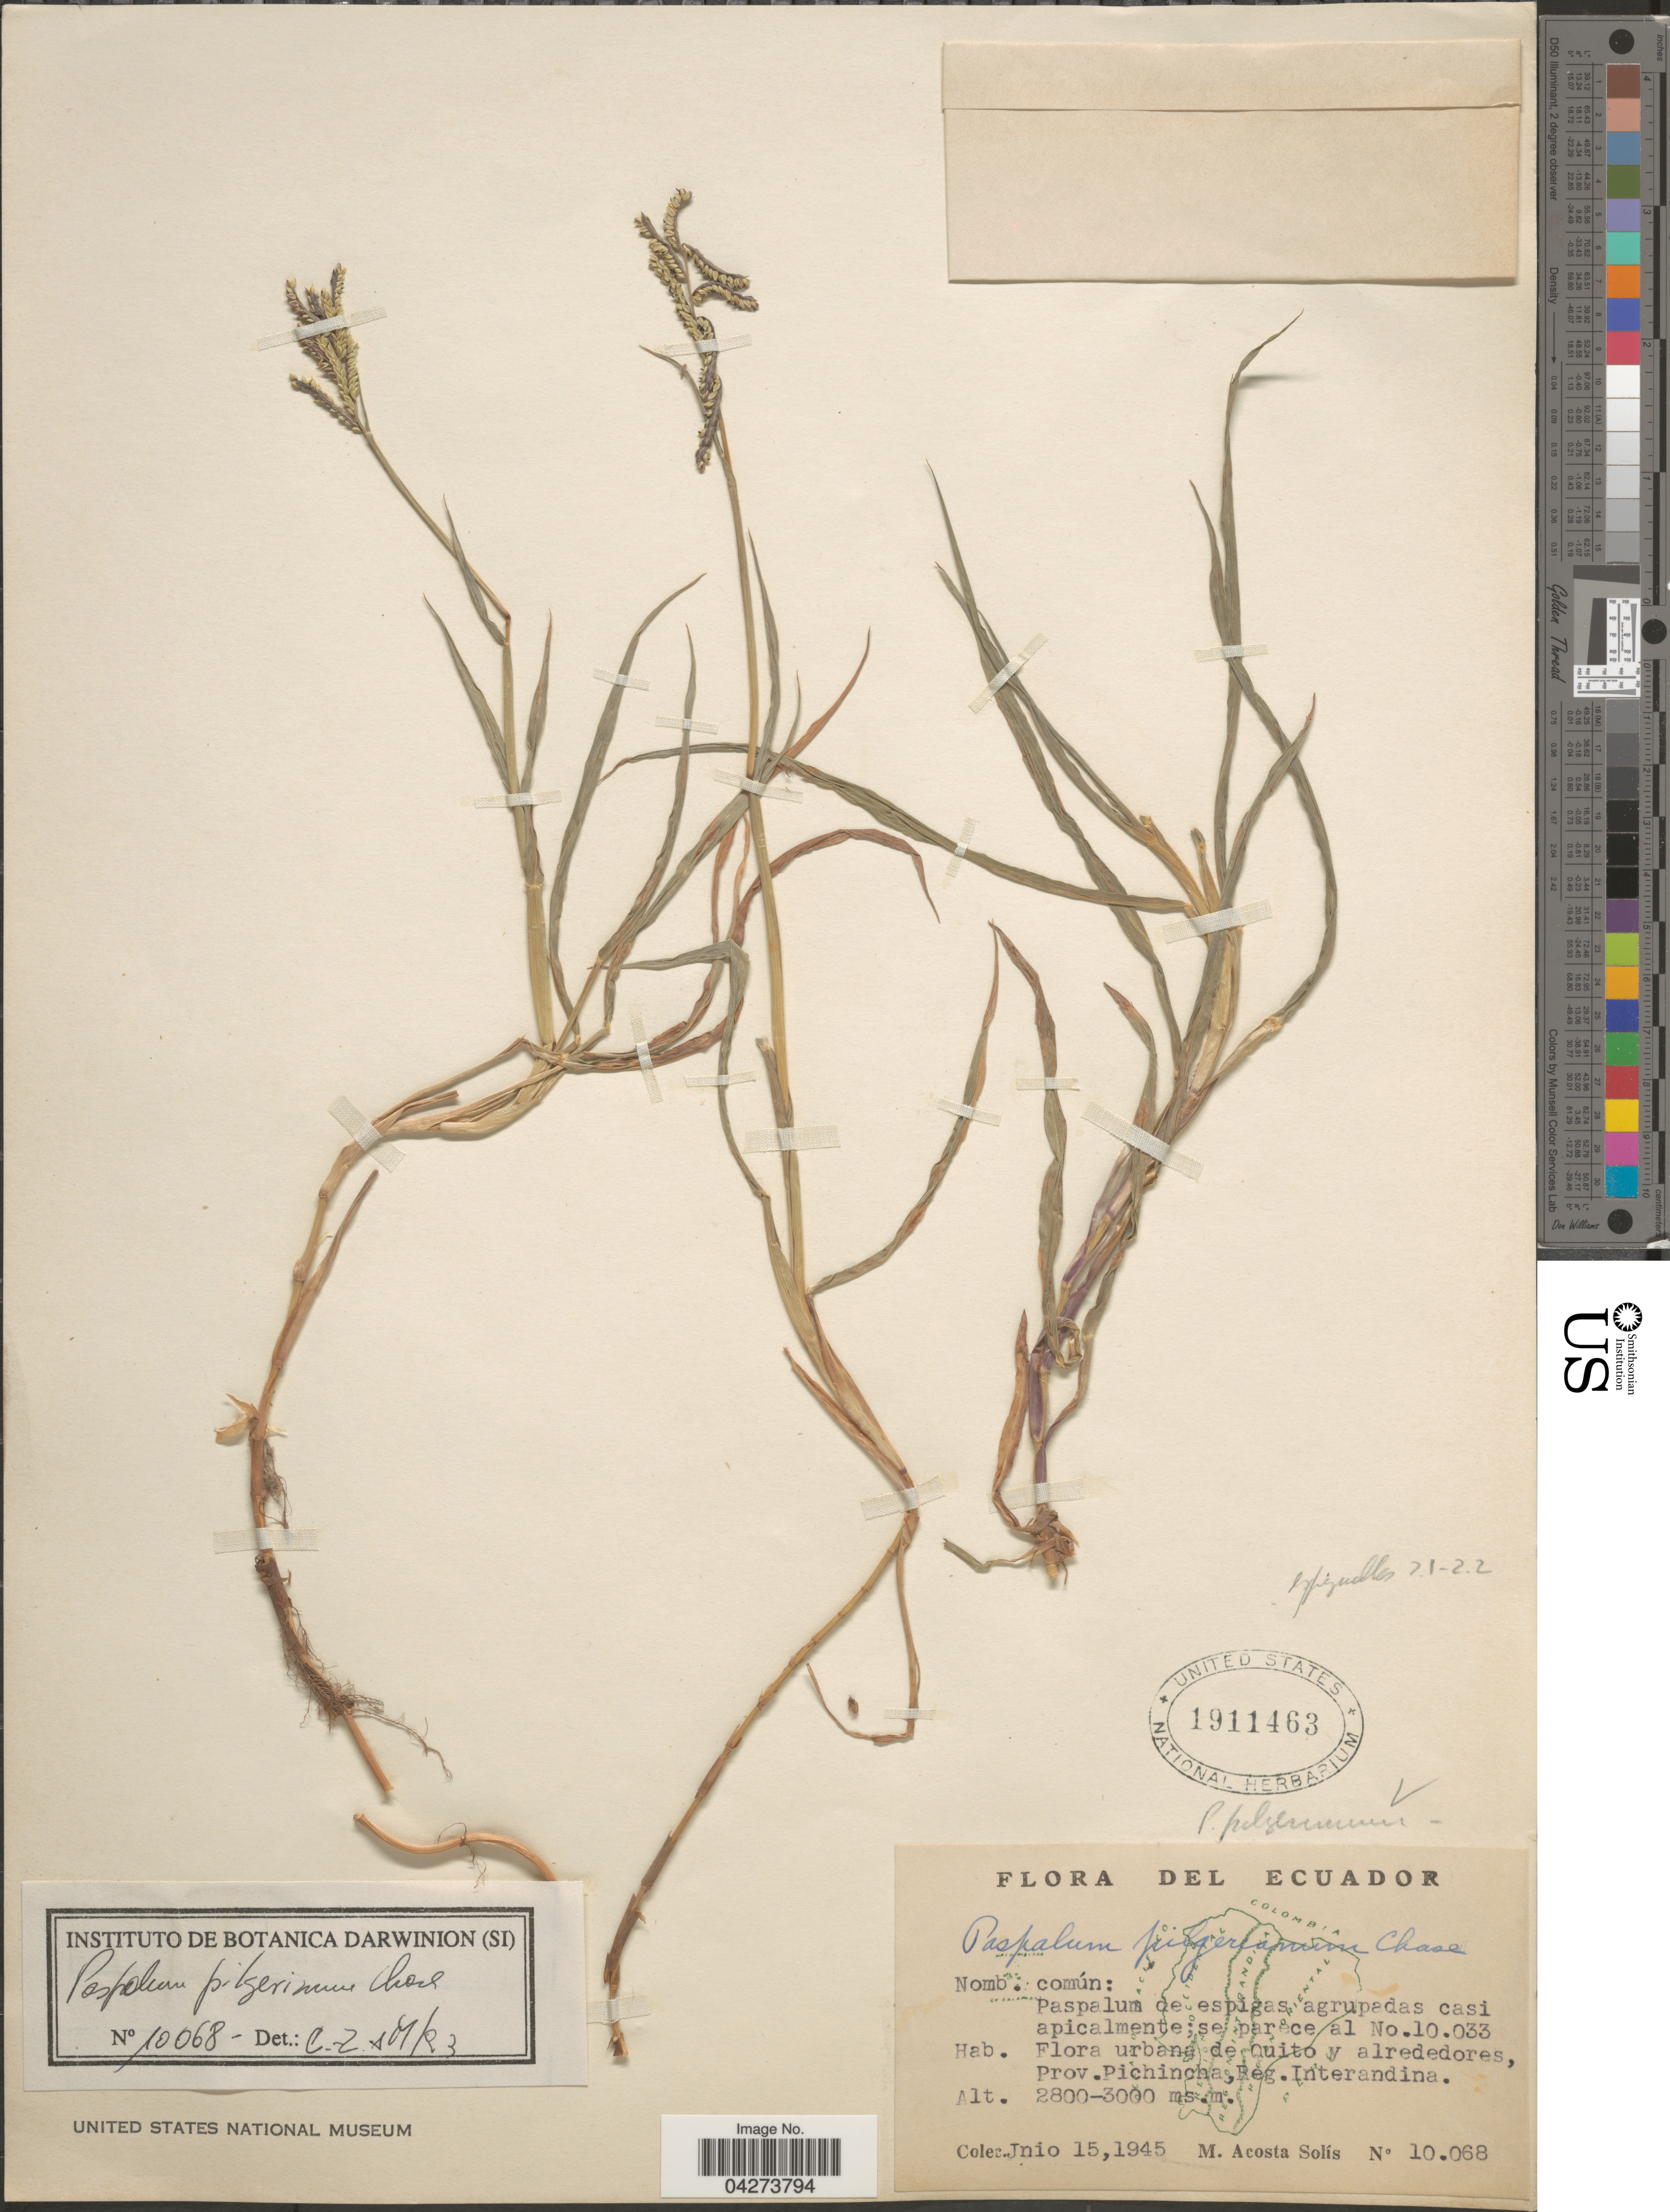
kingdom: Plantae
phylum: Tracheophyta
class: Liliopsida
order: Poales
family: Poaceae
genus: Paspalum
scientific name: Paspalum pilgerianum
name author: Chase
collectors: M. Acosta Solis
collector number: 10068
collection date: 1945-06-15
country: Ecuador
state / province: Pichincha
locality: Prov. Pichincha, Reg. Interandina.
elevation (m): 2800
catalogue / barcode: US 1911463